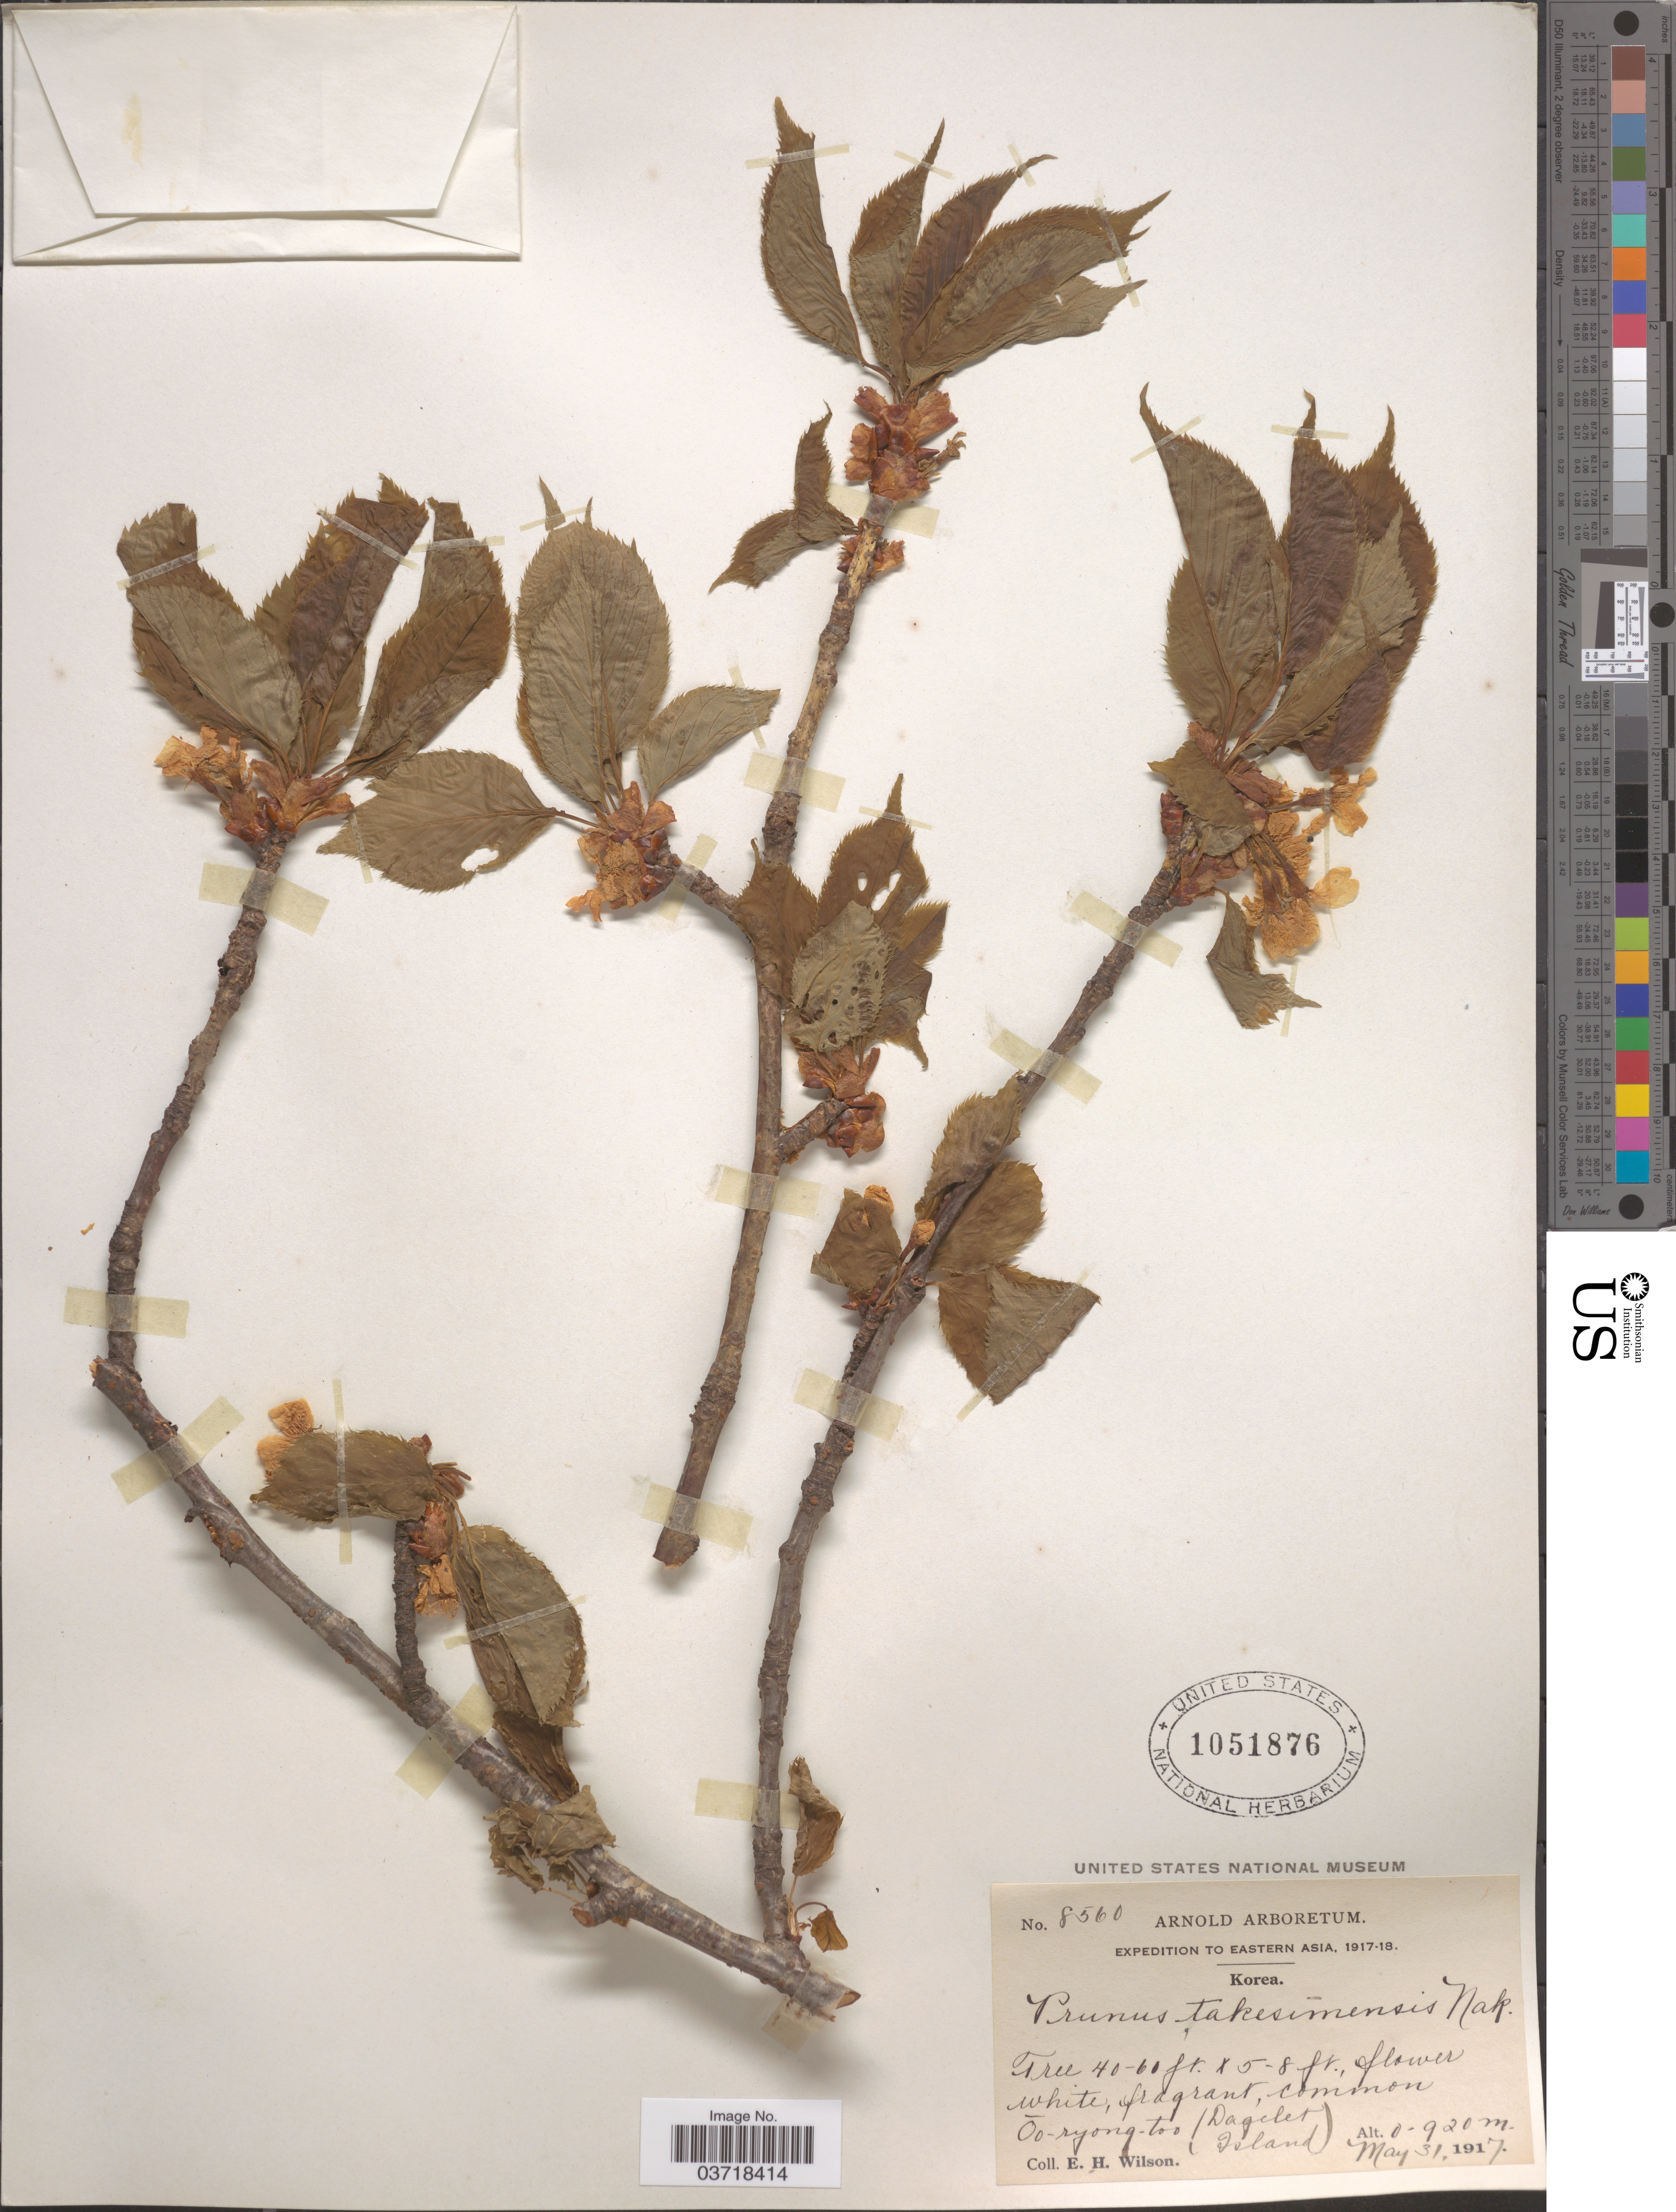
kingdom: Plantae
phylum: Tracheophyta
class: Magnoliopsida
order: Rosales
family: Rosaceae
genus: Prunus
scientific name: Prunus takesimensis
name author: Nakai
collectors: E. Wilson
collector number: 8560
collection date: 1917-05-31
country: South Korea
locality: Eastern Asia. Korea. Óo-ryong-too (Dagelet Island).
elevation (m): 0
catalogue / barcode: US 1051876